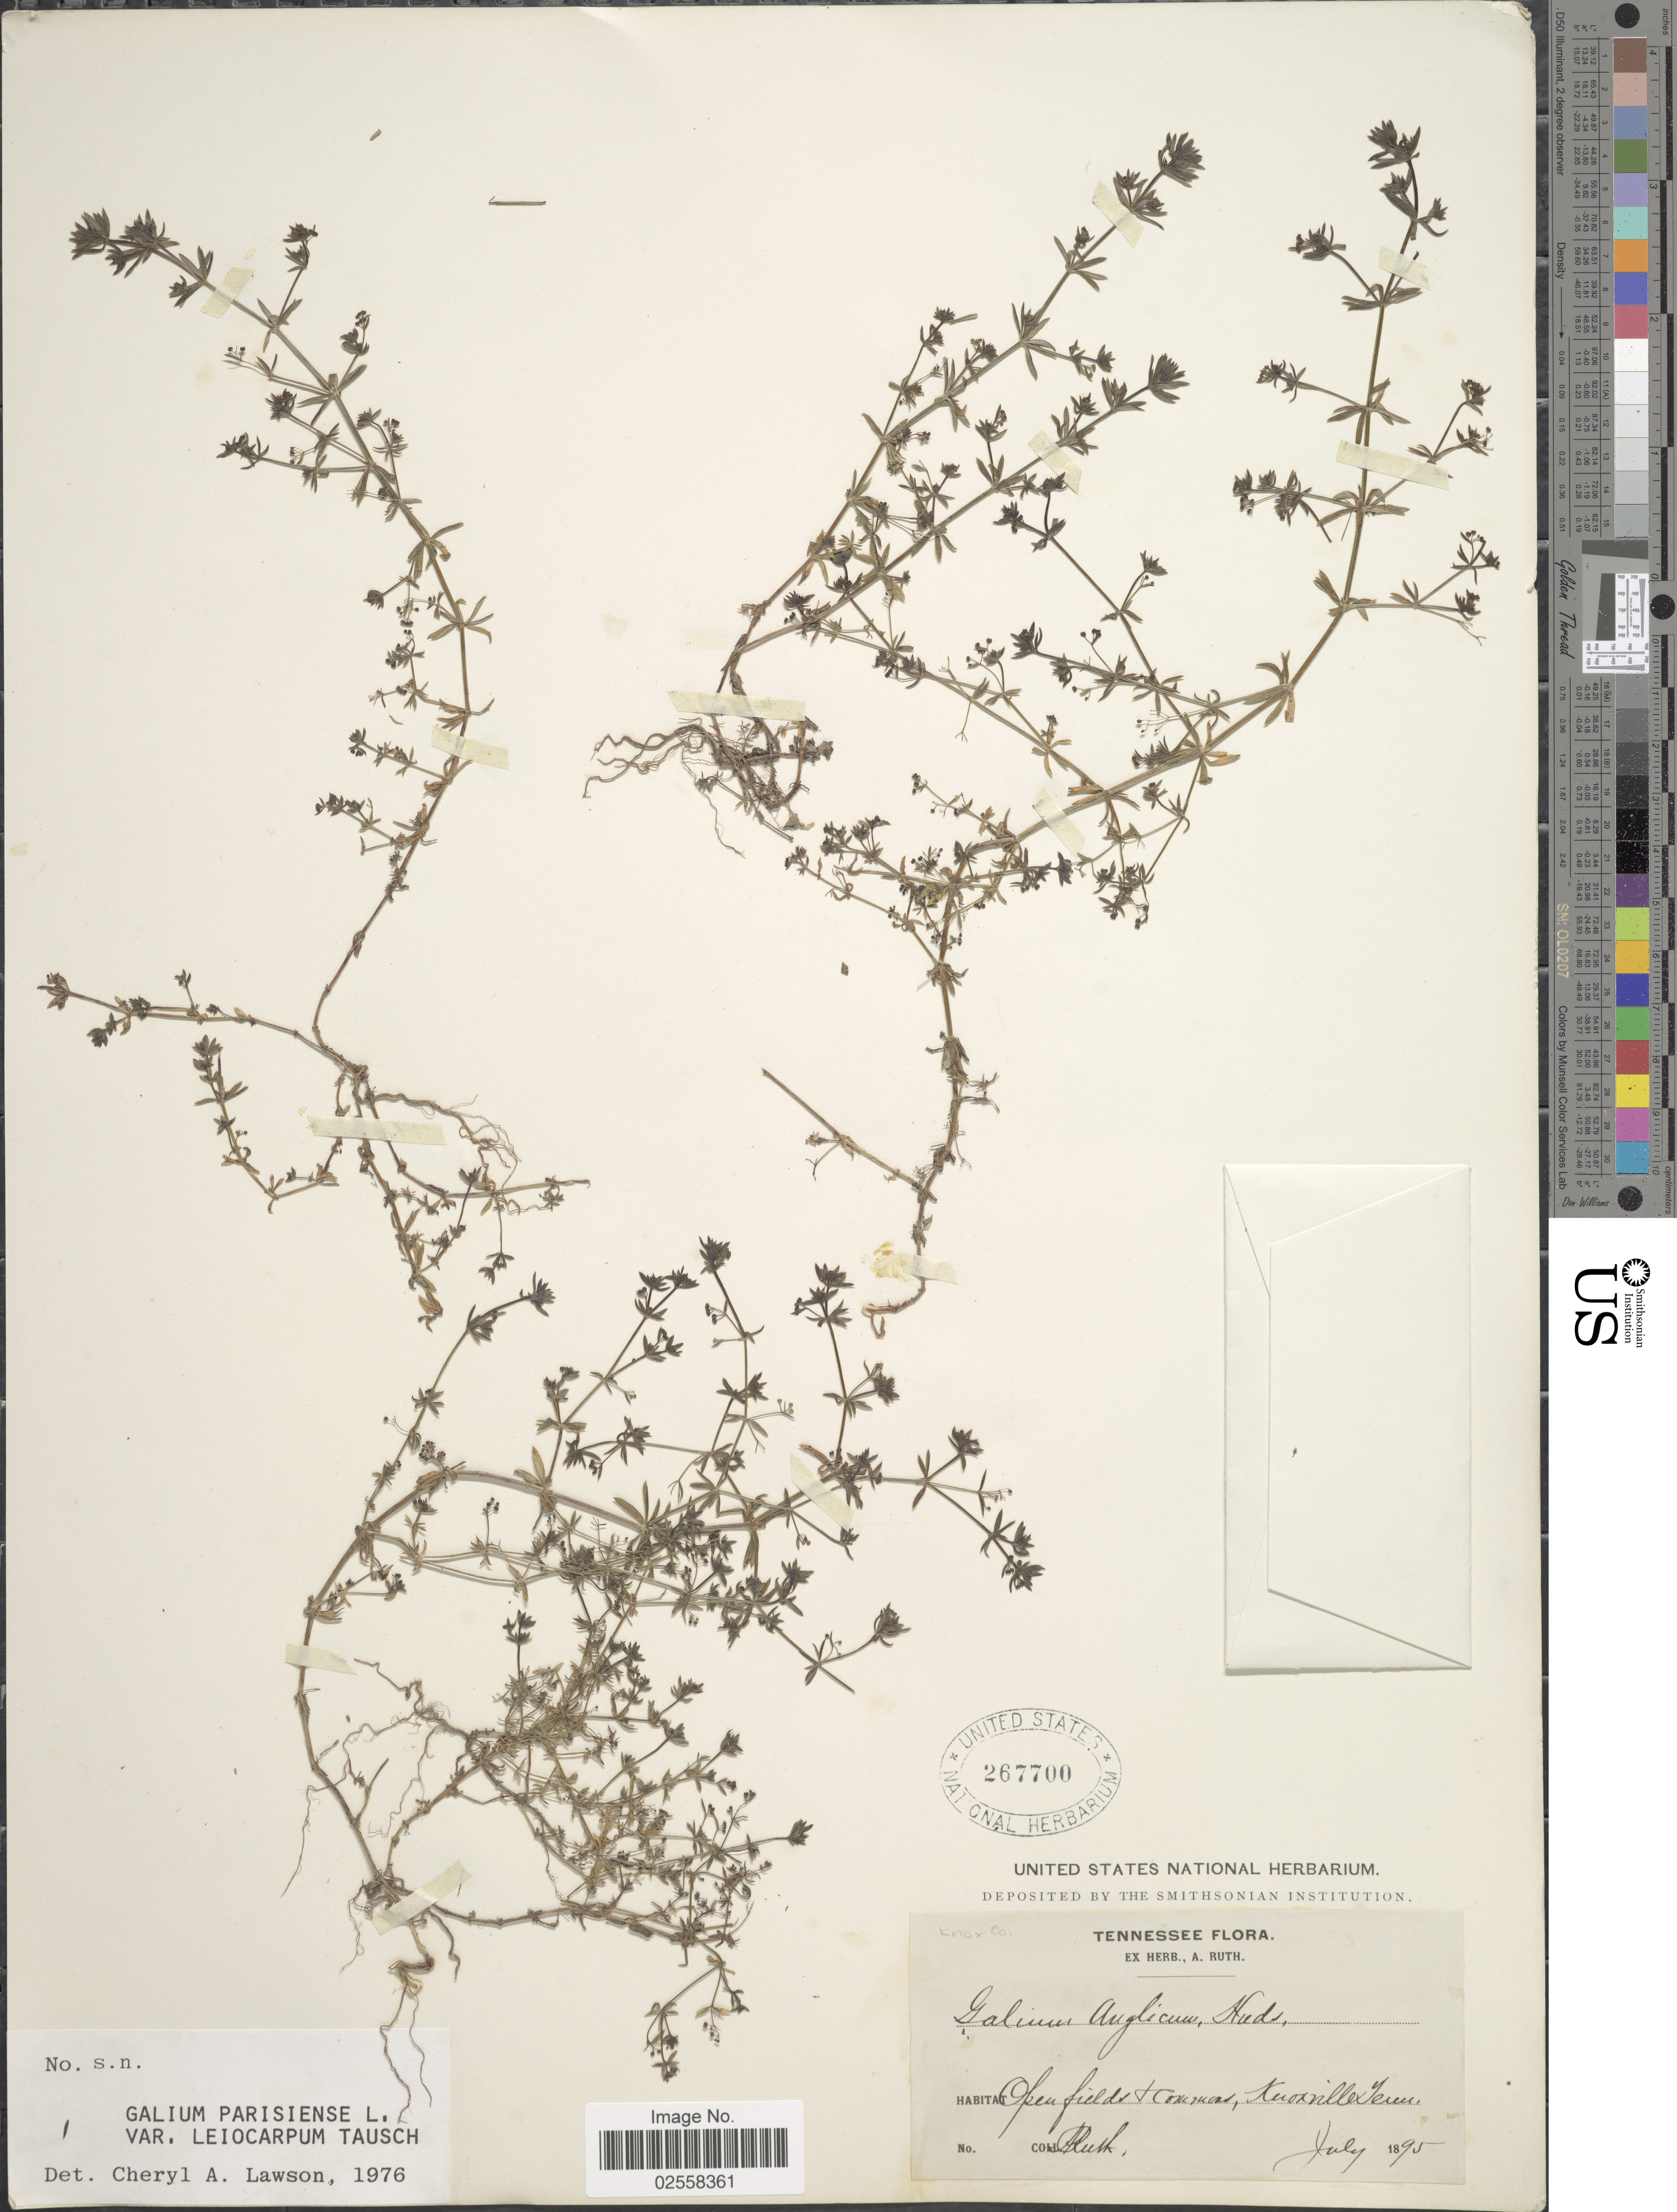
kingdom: Plantae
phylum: Tracheophyta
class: Magnoliopsida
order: Gentianales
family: Rubiaceae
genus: Galium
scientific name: Galium parisiense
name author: L.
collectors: A. Ruth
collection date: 1895-07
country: United States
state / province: Tennessee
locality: Enox Co., Knoxville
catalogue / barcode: US 267700